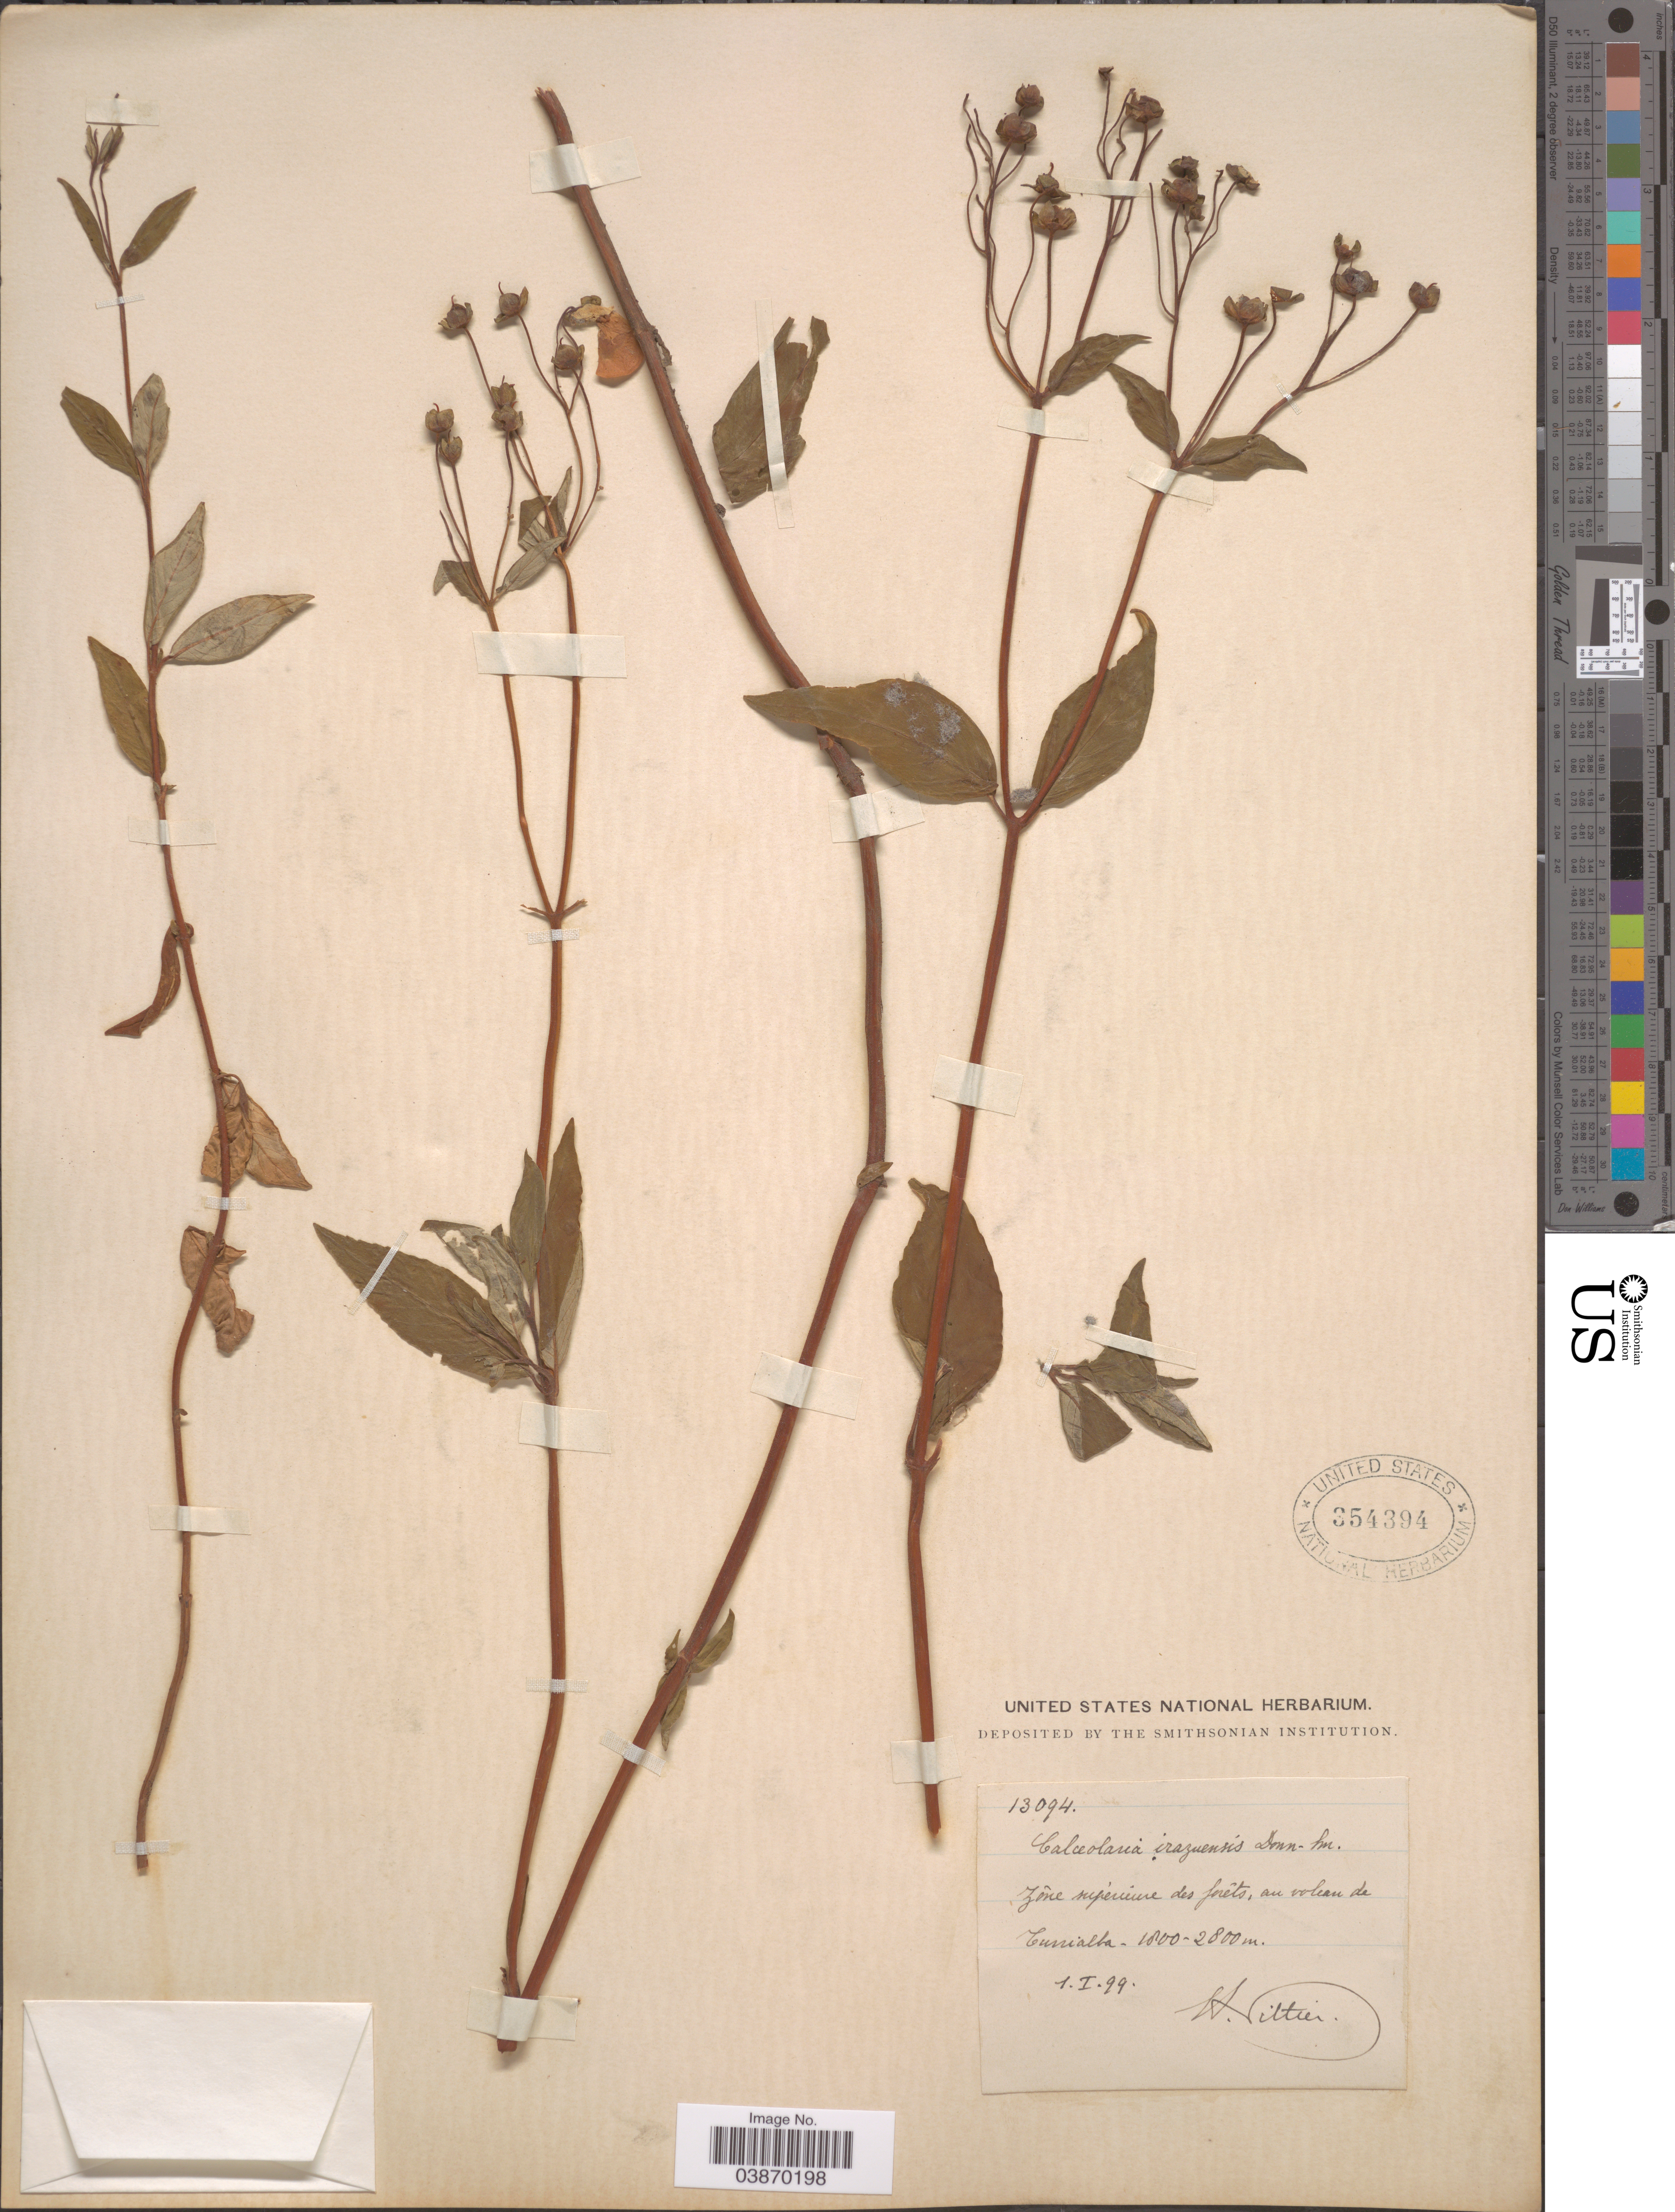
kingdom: Plantae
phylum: Tracheophyta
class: Magnoliopsida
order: Lamiales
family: Calceolariaceae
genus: Calceolaria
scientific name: Calceolaria irazuensis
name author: Donn. Sm.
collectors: H. F. Pittier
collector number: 13094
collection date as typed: Transcribed d/m/y: 1/1/99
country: Costa Rica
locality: Zône supérieure des forêts, au volcan de Turrialba.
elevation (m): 1800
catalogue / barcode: US 354394